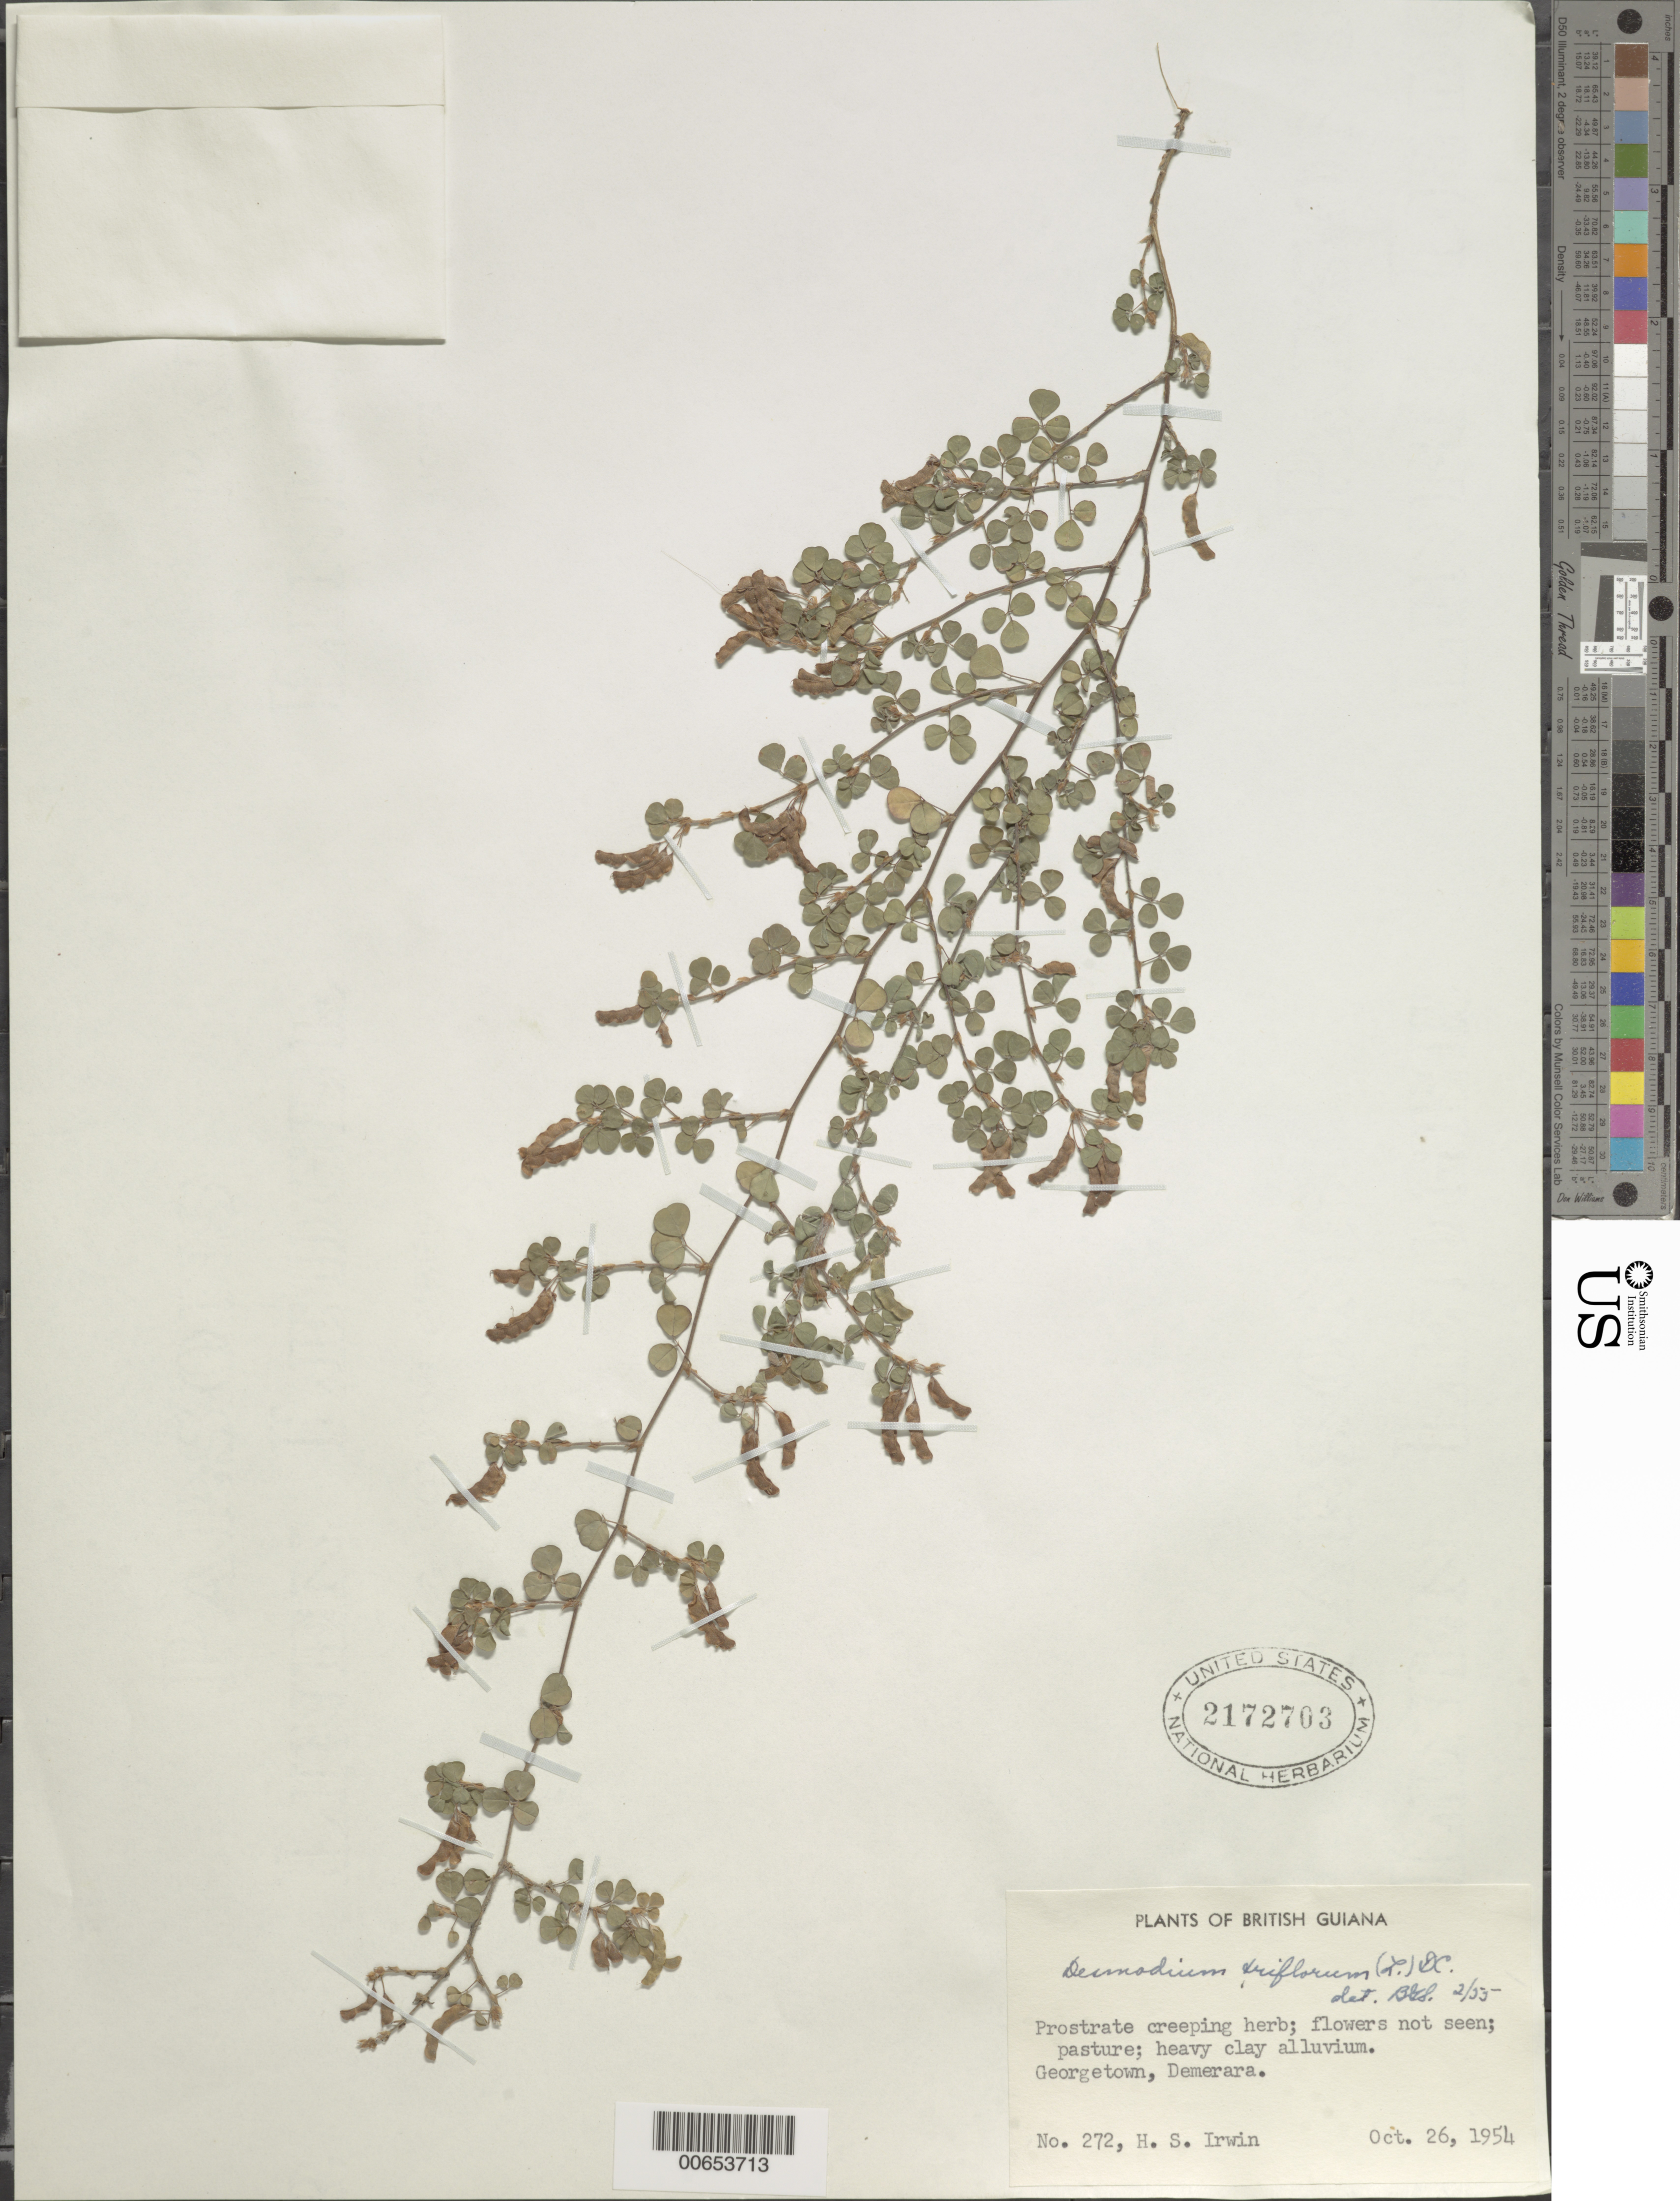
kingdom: Plantae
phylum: Tracheophyta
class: Magnoliopsida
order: Fabales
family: Fabaceae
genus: Grona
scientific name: Grona triflora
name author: (L.) H. Ohashi & K. Ohashi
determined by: Strong, Mark T., (BOT), Smithsonian Institution - National Museum of Natural History (UNITED STATES)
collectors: H. Irwin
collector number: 272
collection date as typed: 26-Oct-54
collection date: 1954-10-26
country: Guyana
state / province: Demerara-Mahaica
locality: Georgetown, Demerara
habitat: Pasture, heavy clay alluvium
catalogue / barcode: US 2172703